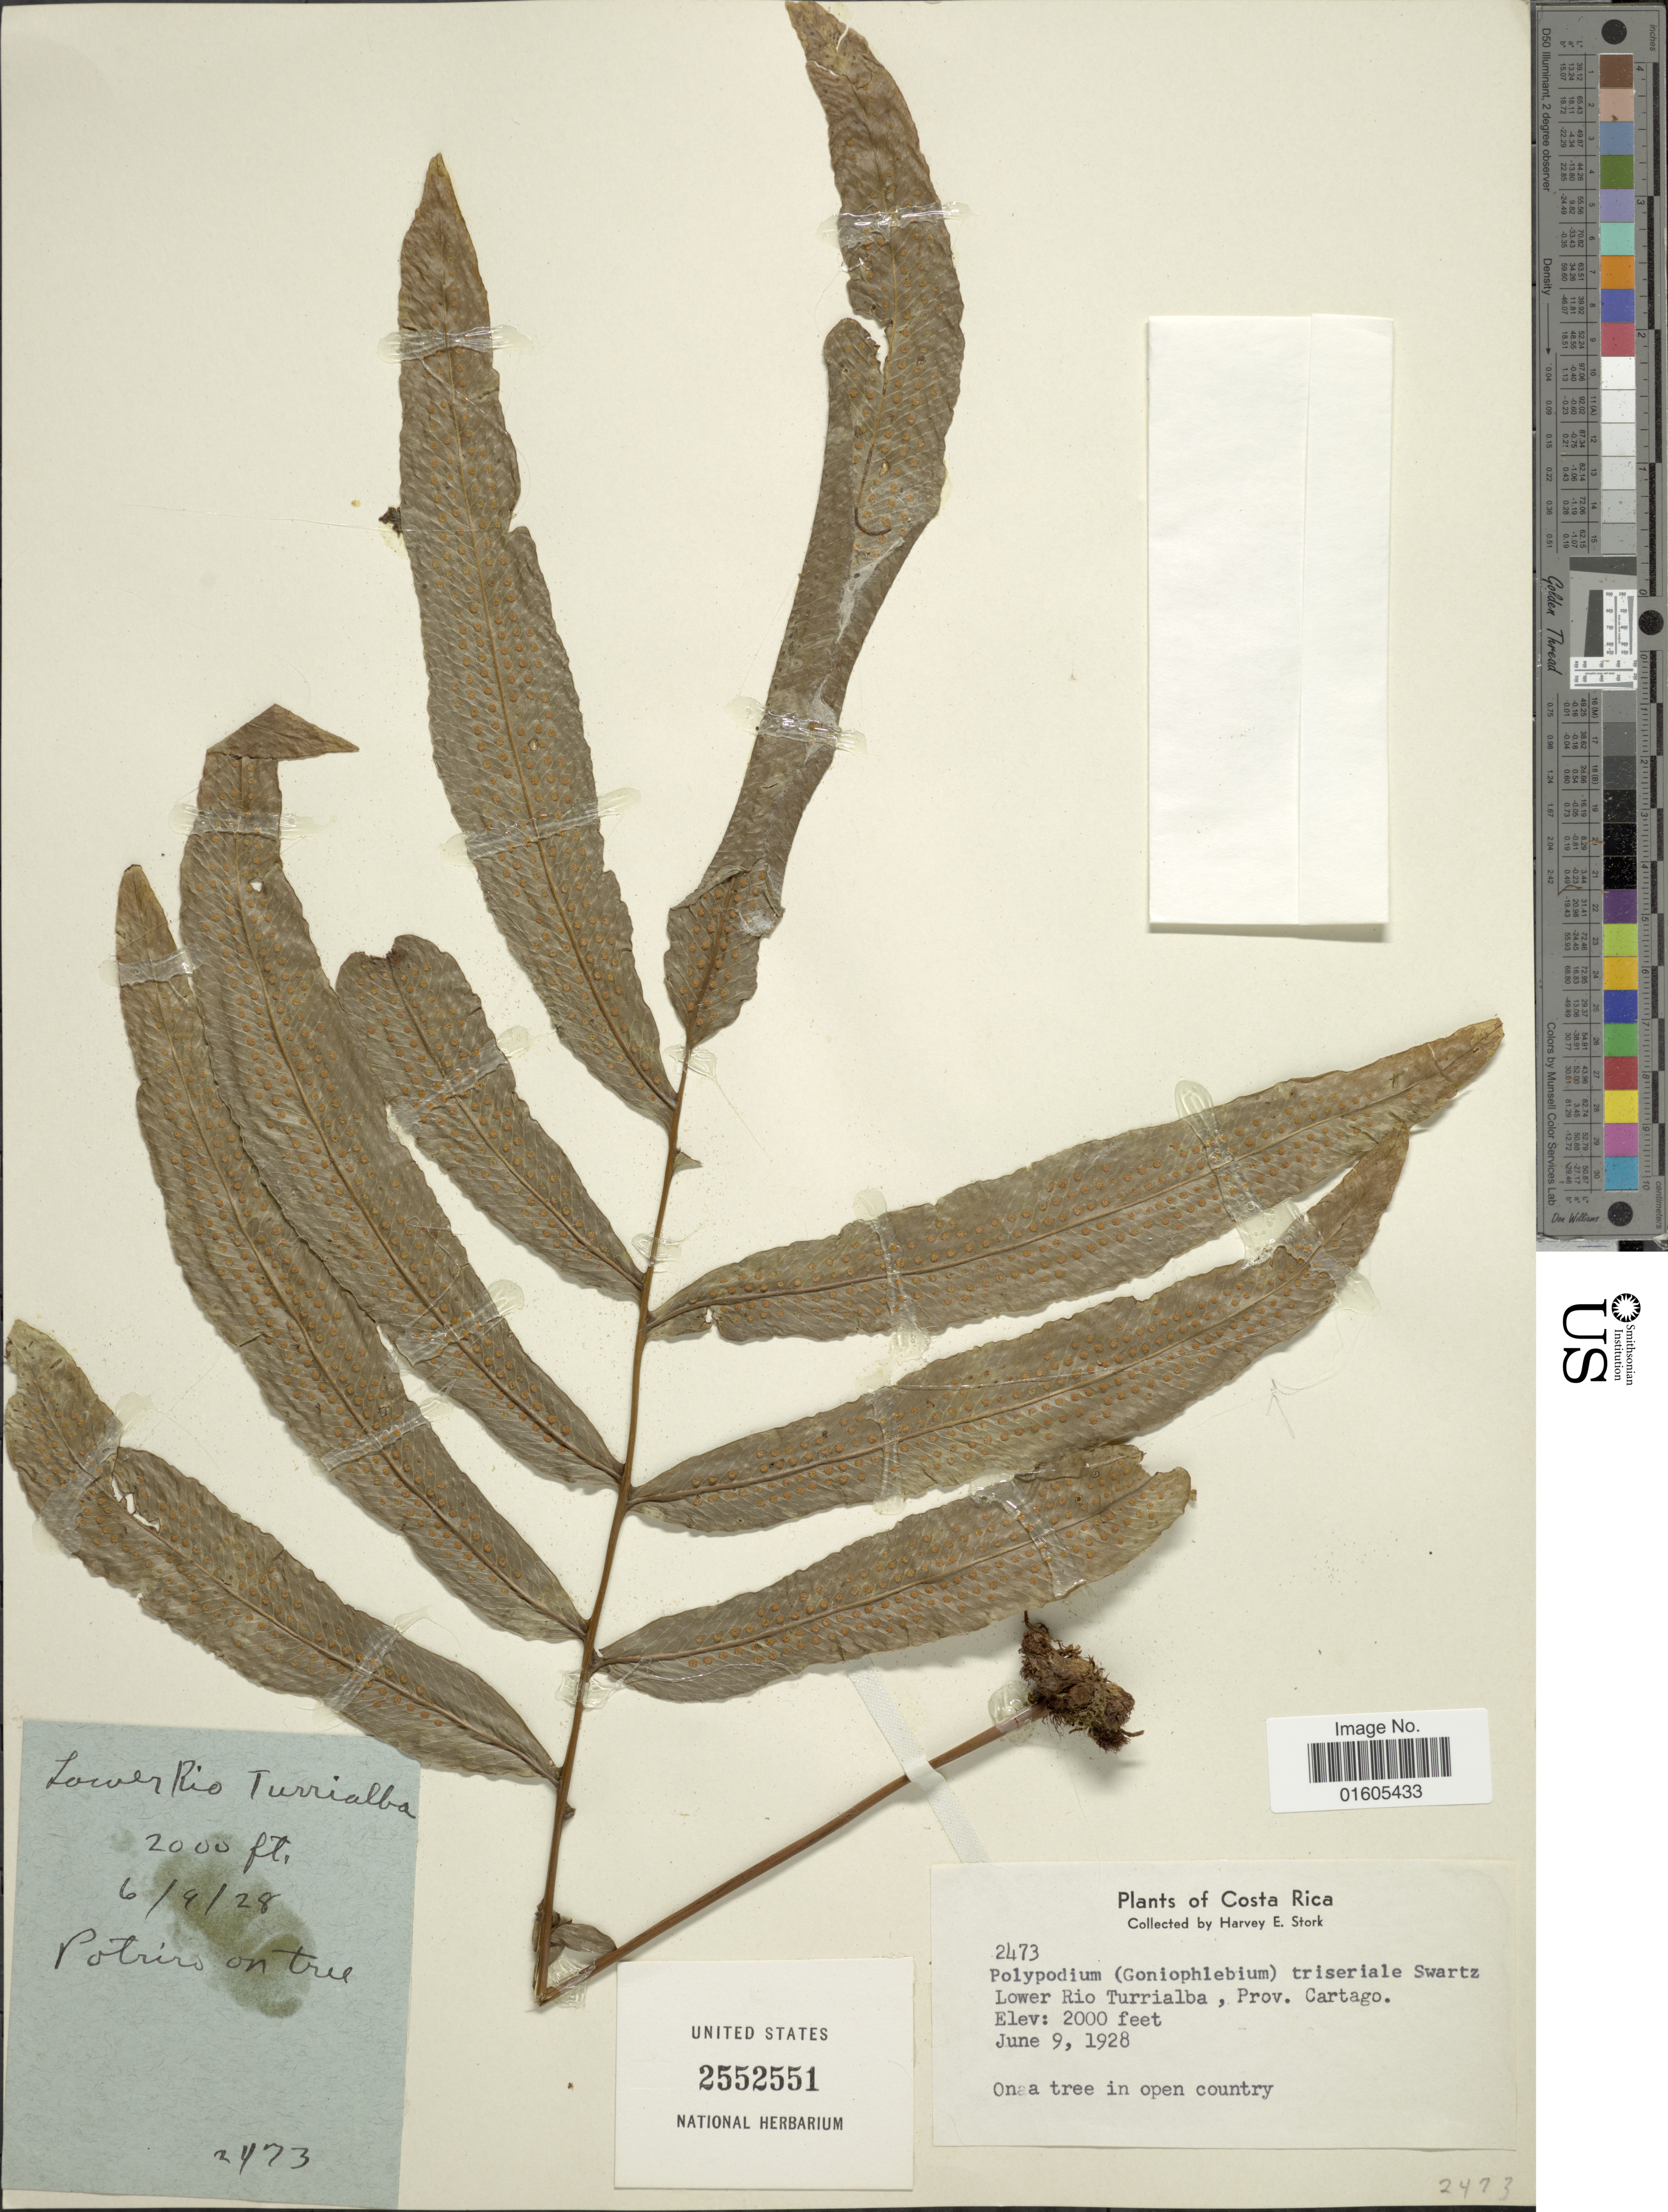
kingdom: Plantae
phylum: Tracheophyta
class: Polypodiopsida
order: Polypodiales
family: Polypodiaceae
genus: Serpocaulon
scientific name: Serpocaulon triseriale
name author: (Sw.) A.R. Sm.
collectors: H. E. Stork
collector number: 2473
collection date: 1928-06-09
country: Costa Rica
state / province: Cartago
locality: Lower Rio Turrialba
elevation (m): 610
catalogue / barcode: US 2552551